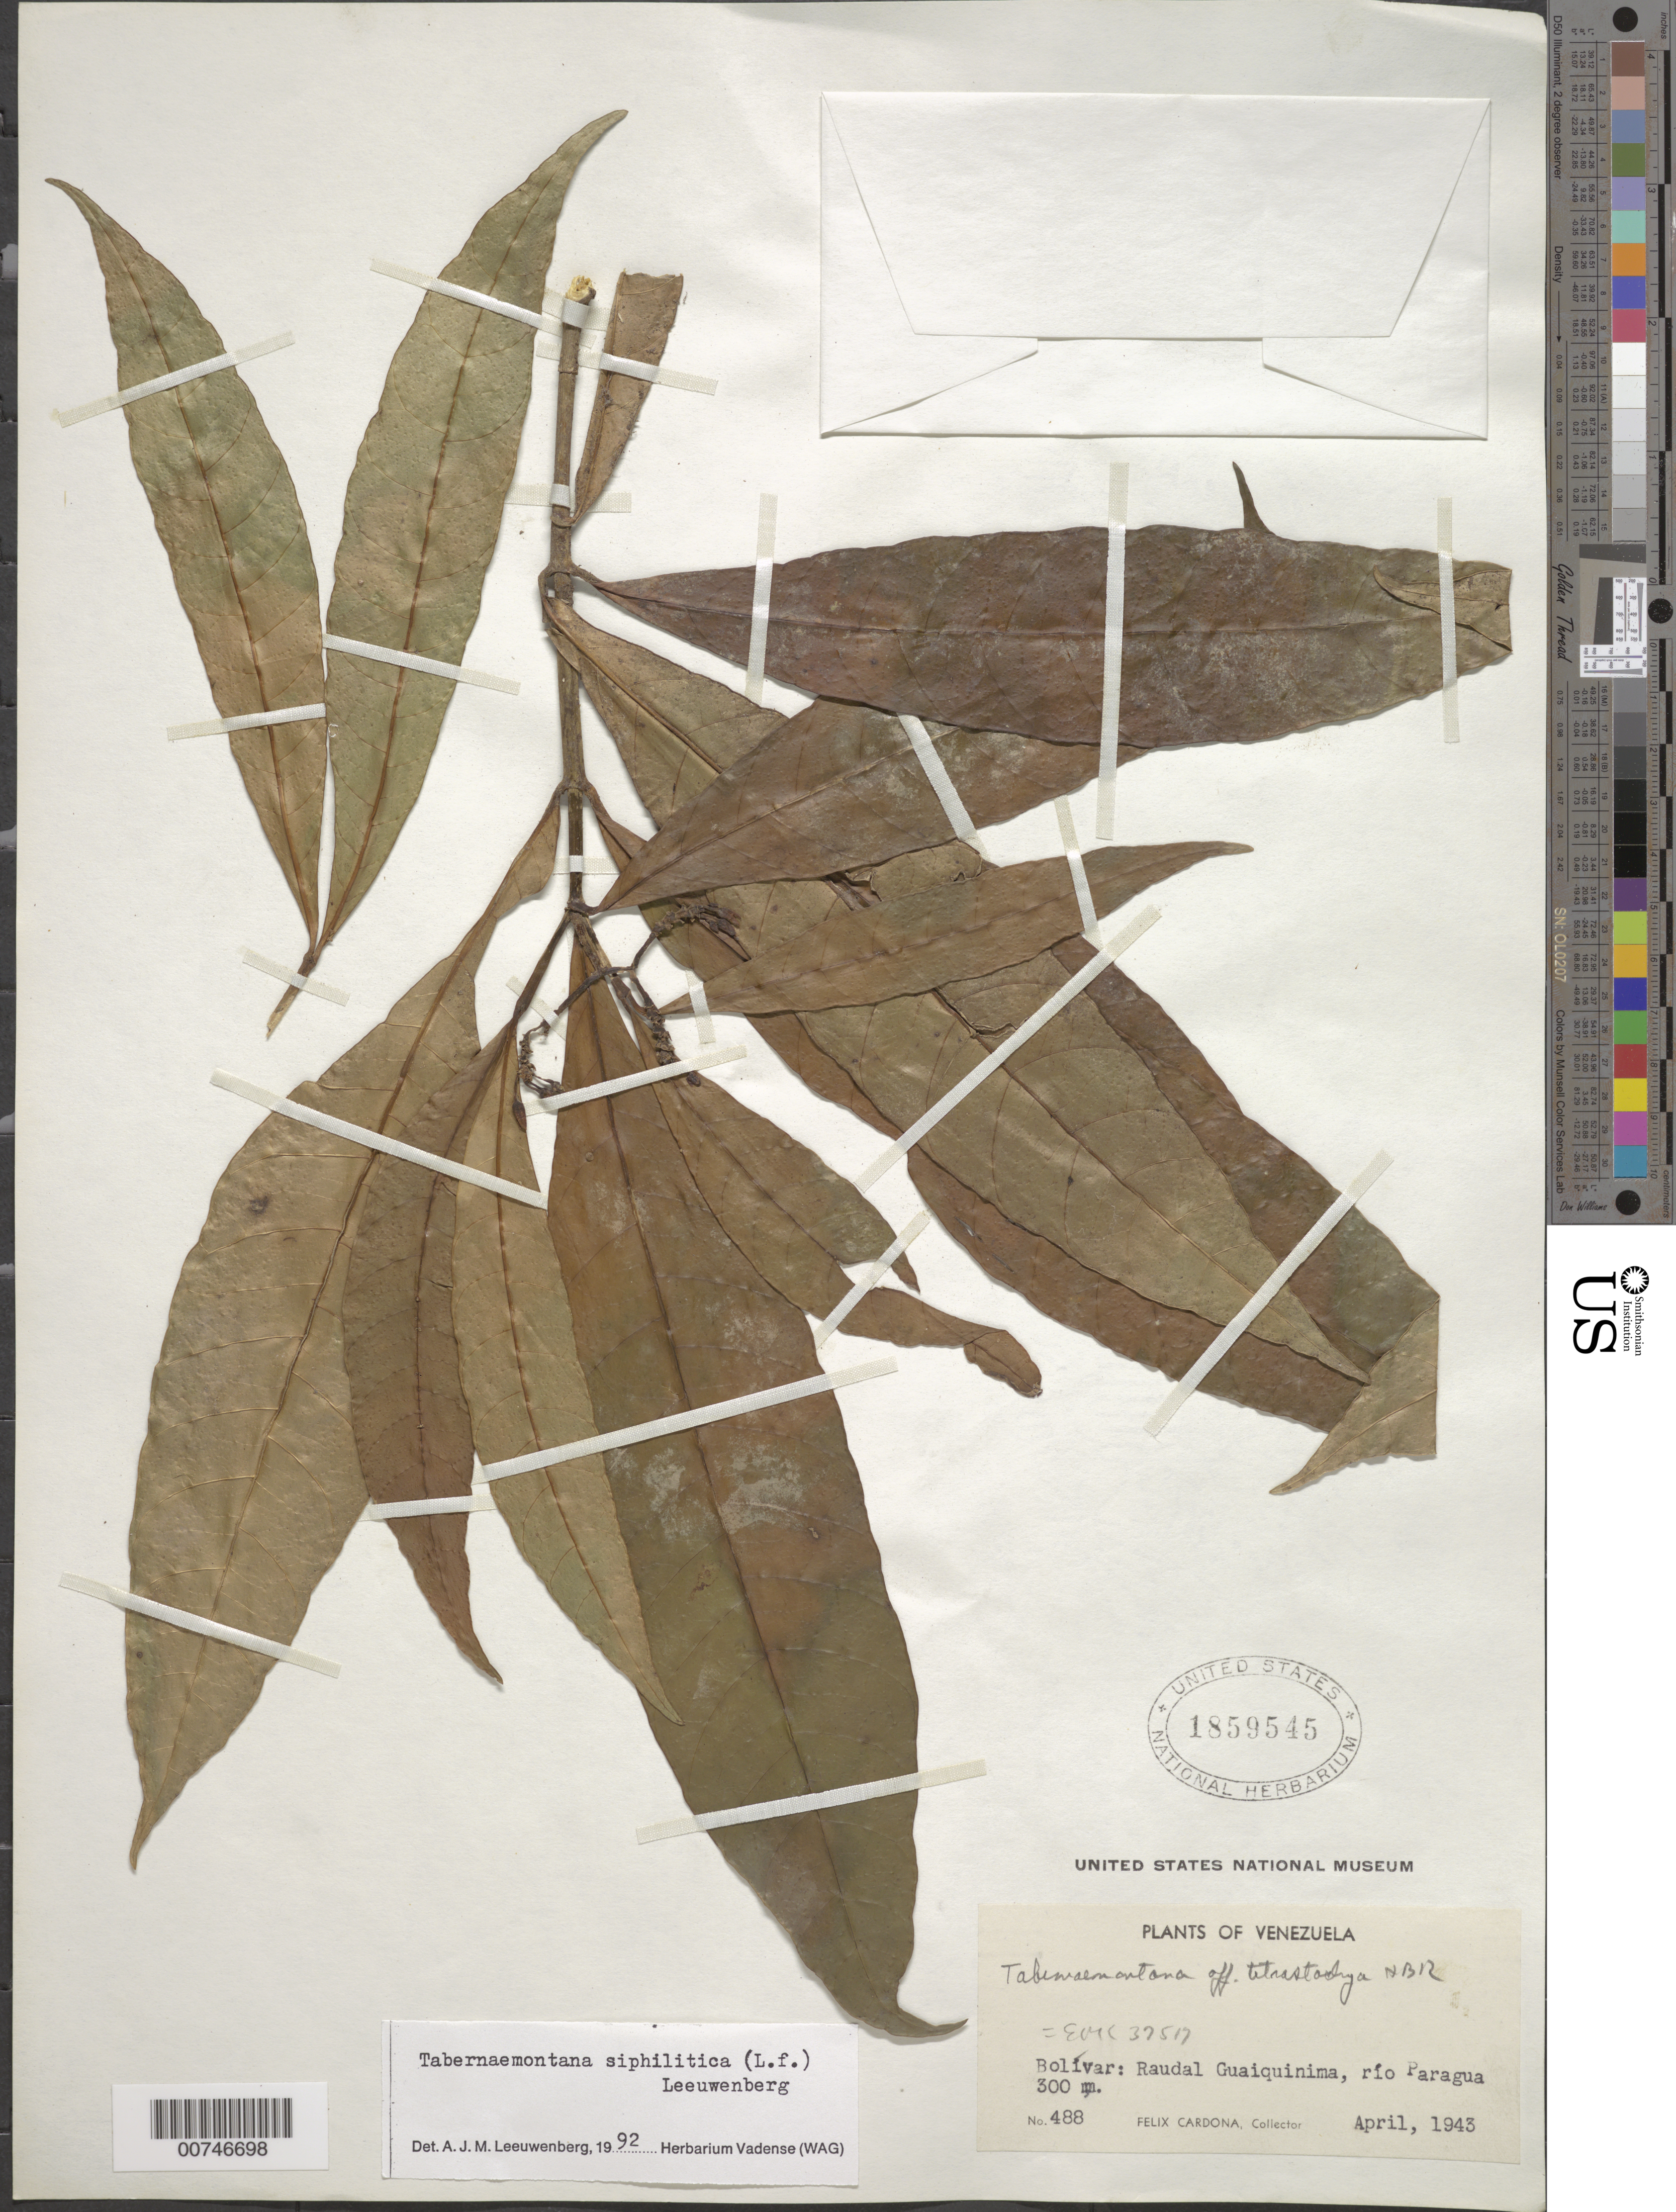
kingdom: Plantae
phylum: Tracheophyta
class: Magnoliopsida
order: Gentianales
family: Apocynaceae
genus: Tabernaemontana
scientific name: Tabernaemontana siphilitica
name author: (L. f.) Leeuwenb.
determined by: Leeuwenberg, A. J. M.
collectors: F. Cardona Puig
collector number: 488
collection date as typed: Apr-43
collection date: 1943-04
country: Venezuela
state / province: Bolívar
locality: Río Paragua, Raudal Guaiquinima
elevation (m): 300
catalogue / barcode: US 1859545